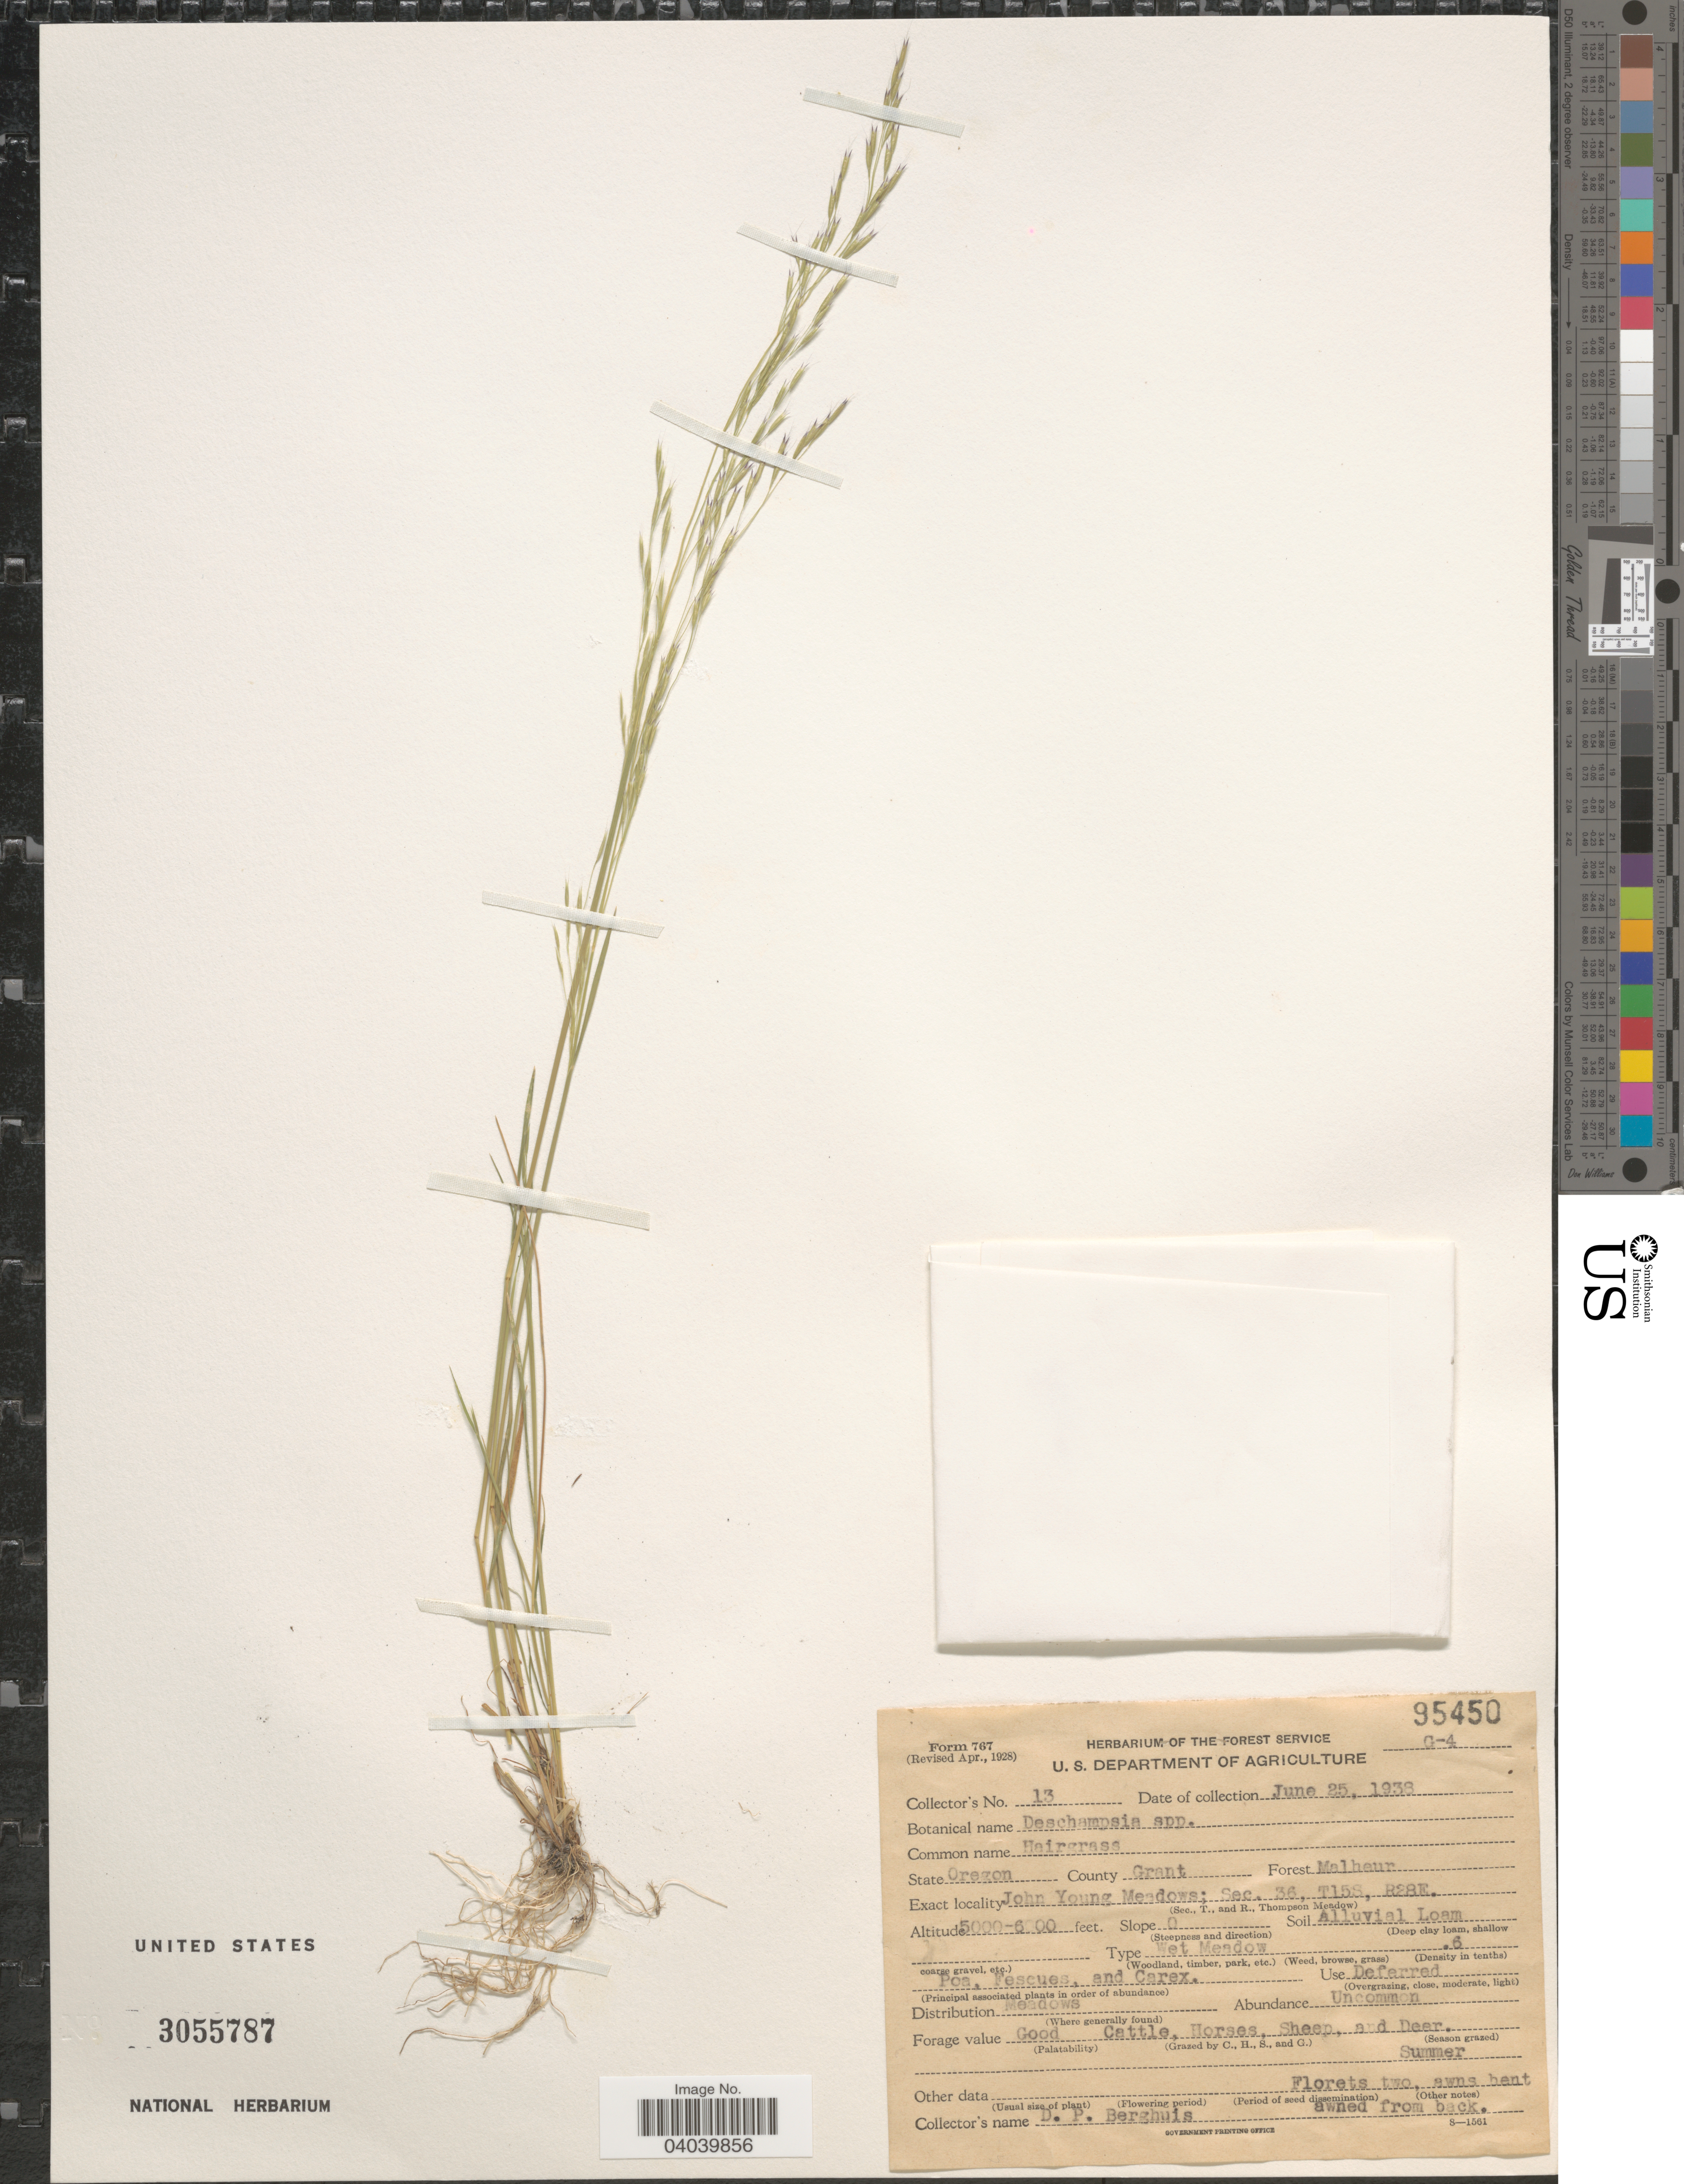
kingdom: Plantae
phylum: Tracheophyta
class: Liliopsida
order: Poales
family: Poaceae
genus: Deschampsia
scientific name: Deschampsia sp.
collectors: D. Berghuis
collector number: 13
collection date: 1938-06-25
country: United States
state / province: Oregon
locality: County Grant. Forest Malheur. John Young Meadows; Sec. 36, T15S, R28E.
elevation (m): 1524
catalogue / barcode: US 3055787